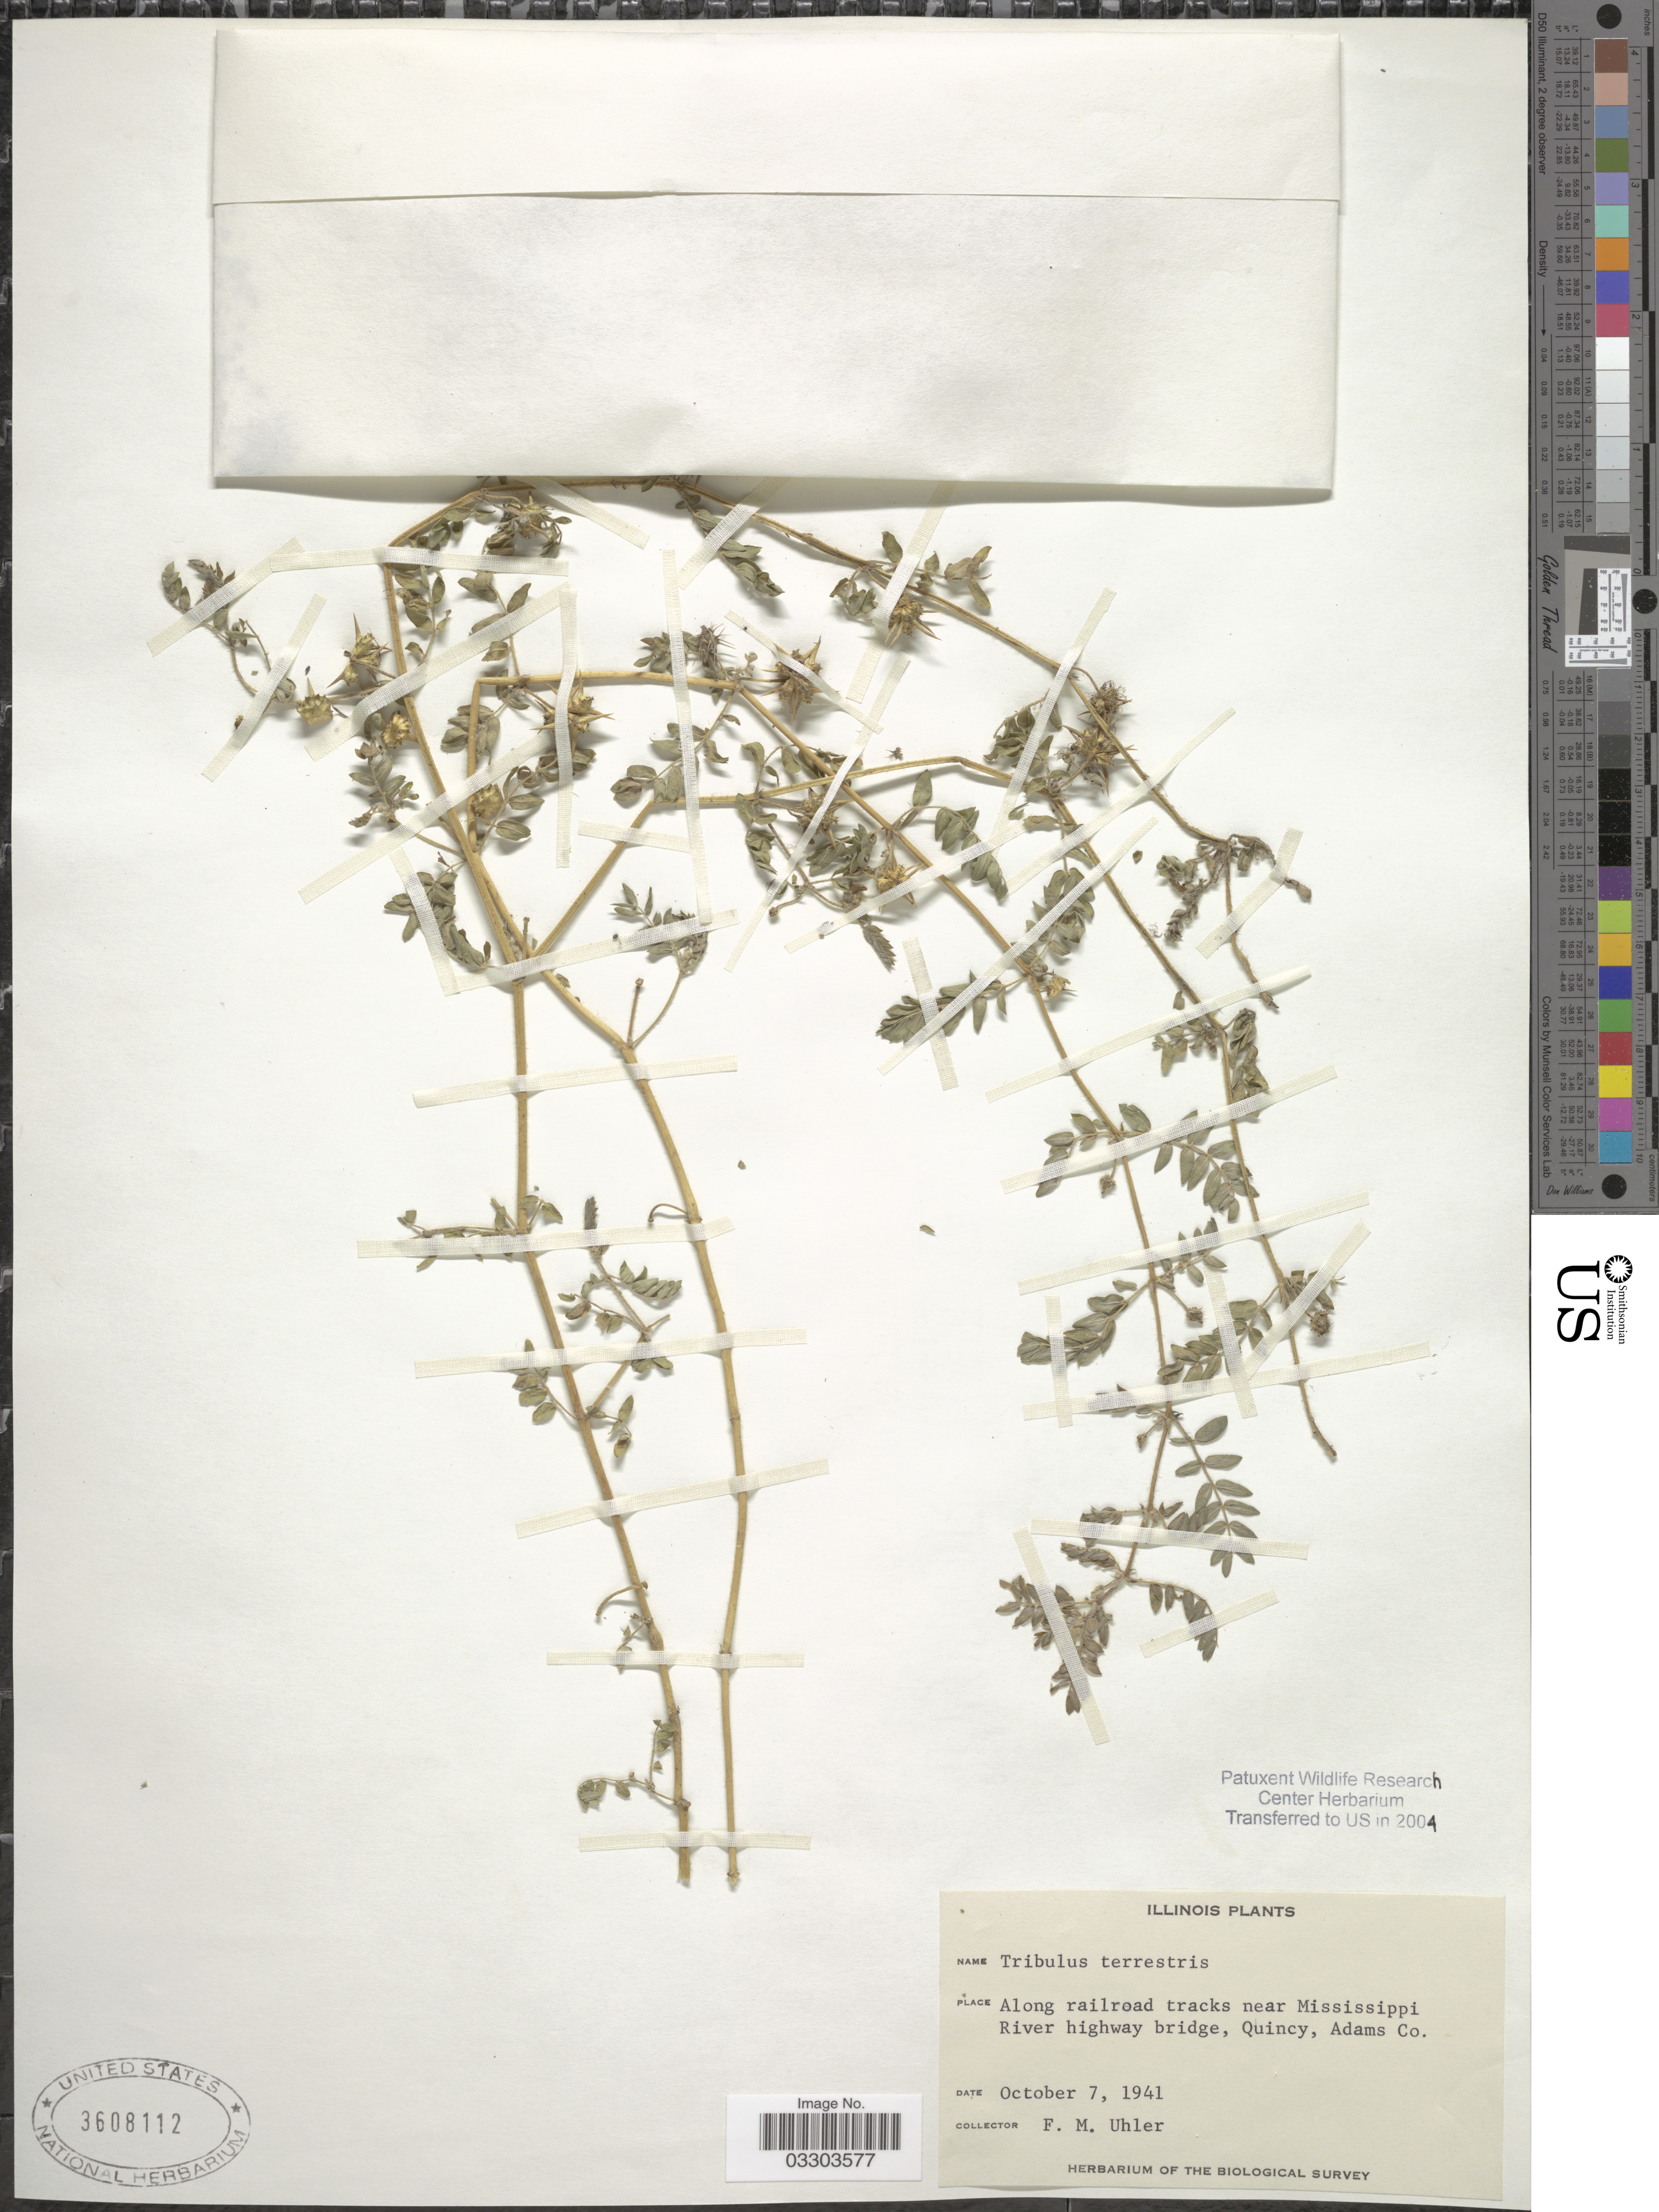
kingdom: Plantae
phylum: Tracheophyta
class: Magnoliopsida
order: Zygophyllales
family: Zygophyllaceae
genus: Tribulus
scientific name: Tribulus terrestris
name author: L.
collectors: F. M. Uhler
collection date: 1941-10-07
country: United States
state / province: Illinois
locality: Along railroad tracks near Mississippi River highway bridge, Quincy, Adams Co.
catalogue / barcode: US 3608112